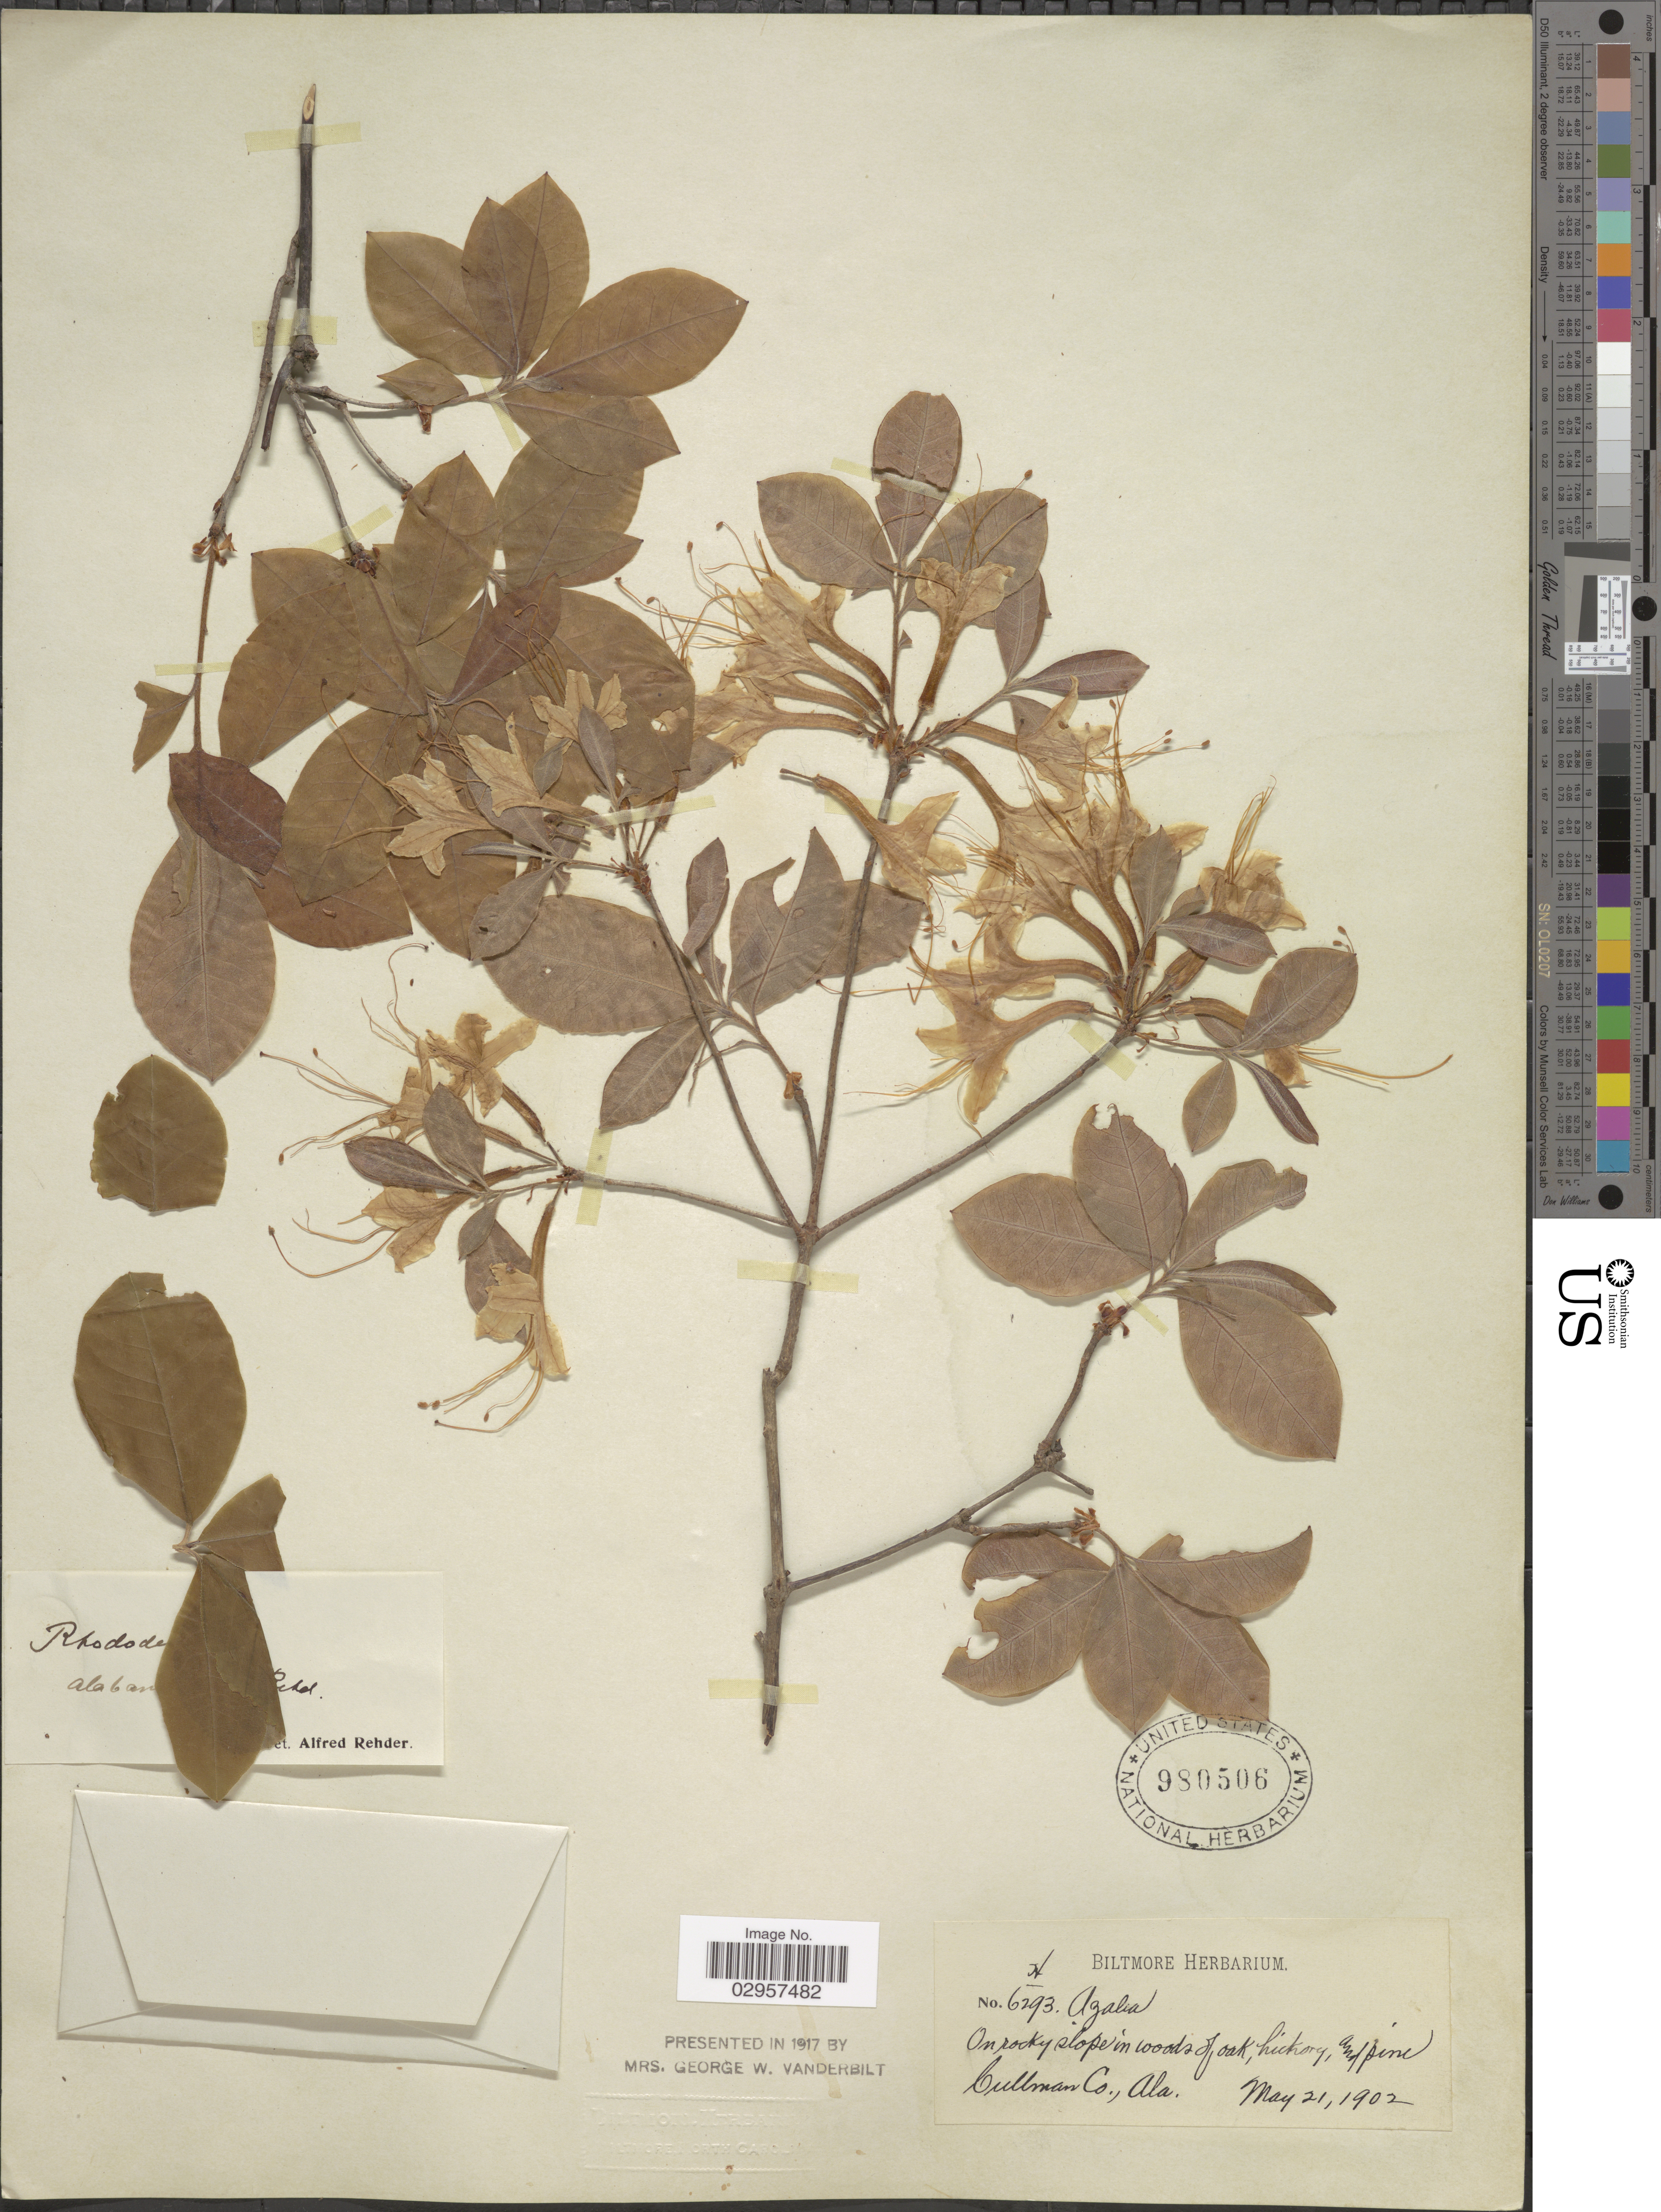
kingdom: Plantae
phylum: Tracheophyta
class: Magnoliopsida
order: Ericales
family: Ericaceae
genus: Rhododendron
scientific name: Rhododendron alabamense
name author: Rehder in E.H. Wilson & Rehder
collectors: ex herb. Biltmore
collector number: H/6293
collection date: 1902-05-21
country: United States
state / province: Alabama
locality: On rocky slope in woods of oak, hickory, and pine. Cullman Co.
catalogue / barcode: US 980506